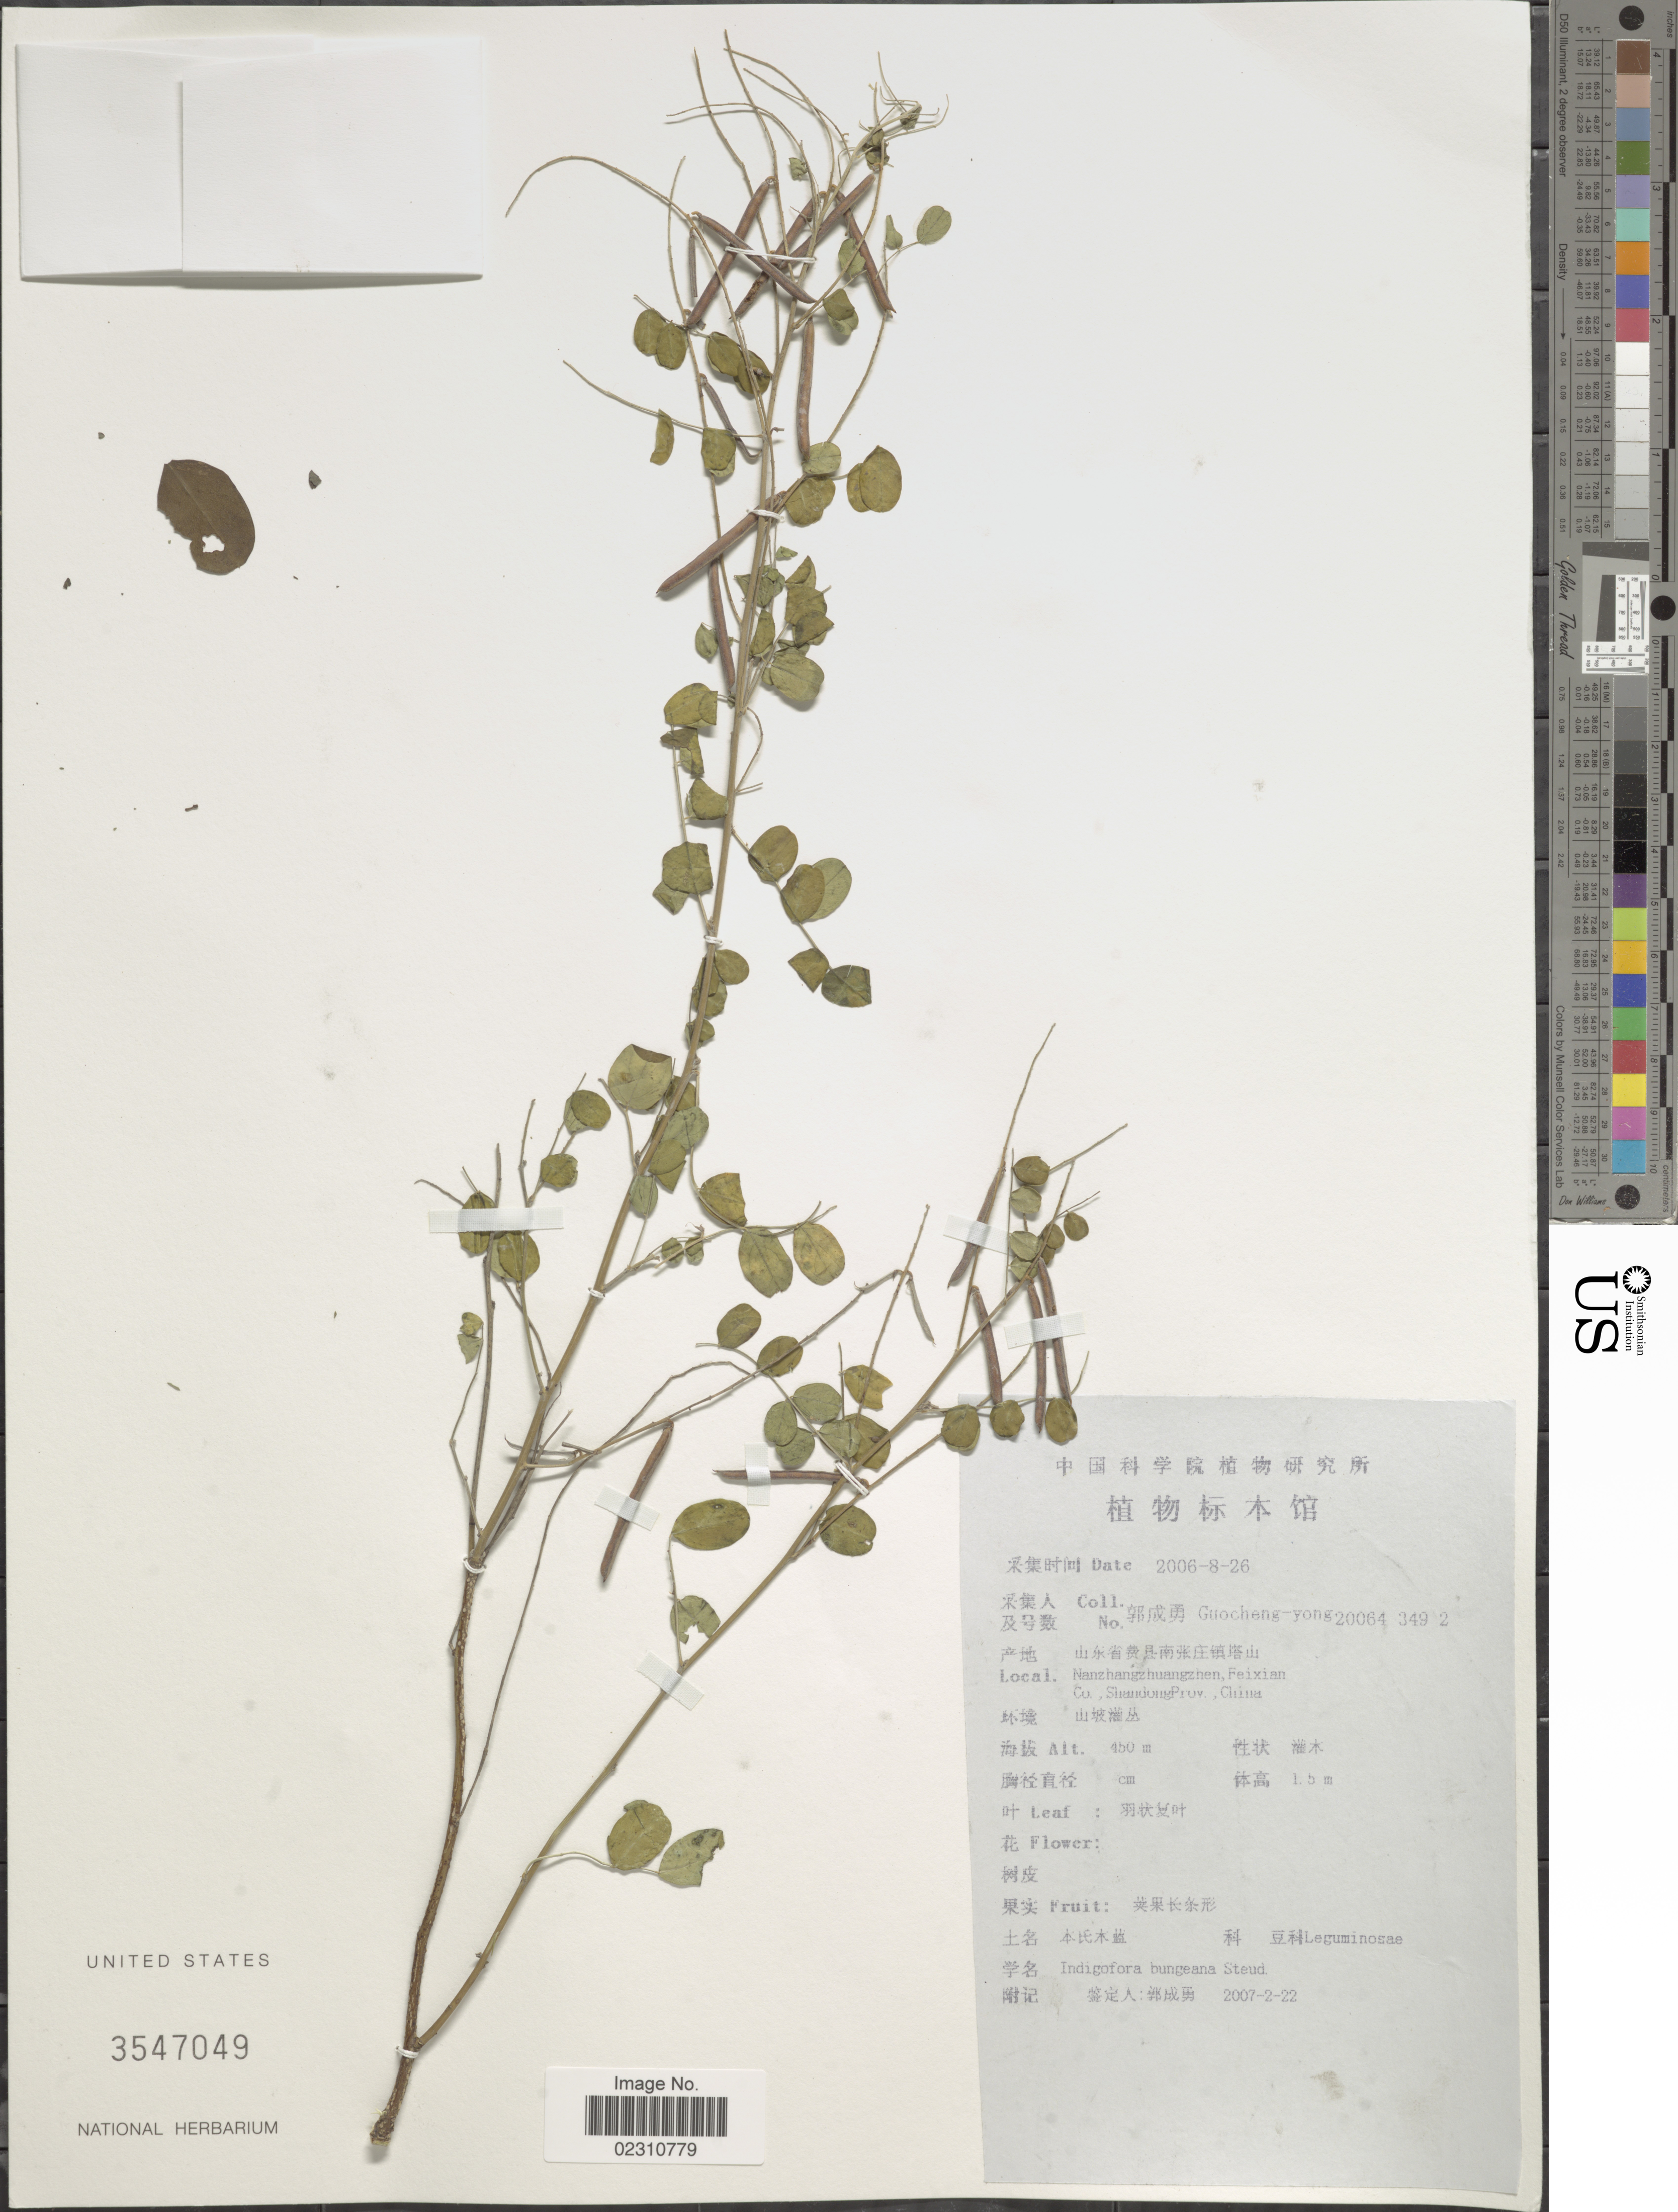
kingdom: Plantae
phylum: Tracheophyta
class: Magnoliopsida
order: Fabales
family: Fabaceae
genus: Indigofera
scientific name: Indigofera bungeana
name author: Walp.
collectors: Guo Chengyong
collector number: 200643492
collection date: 2007-02-22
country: China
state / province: Shandong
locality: Nanzhangzhuangzhen, Feixian Co, Shandong Prov. China.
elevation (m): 450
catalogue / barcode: US 3547049